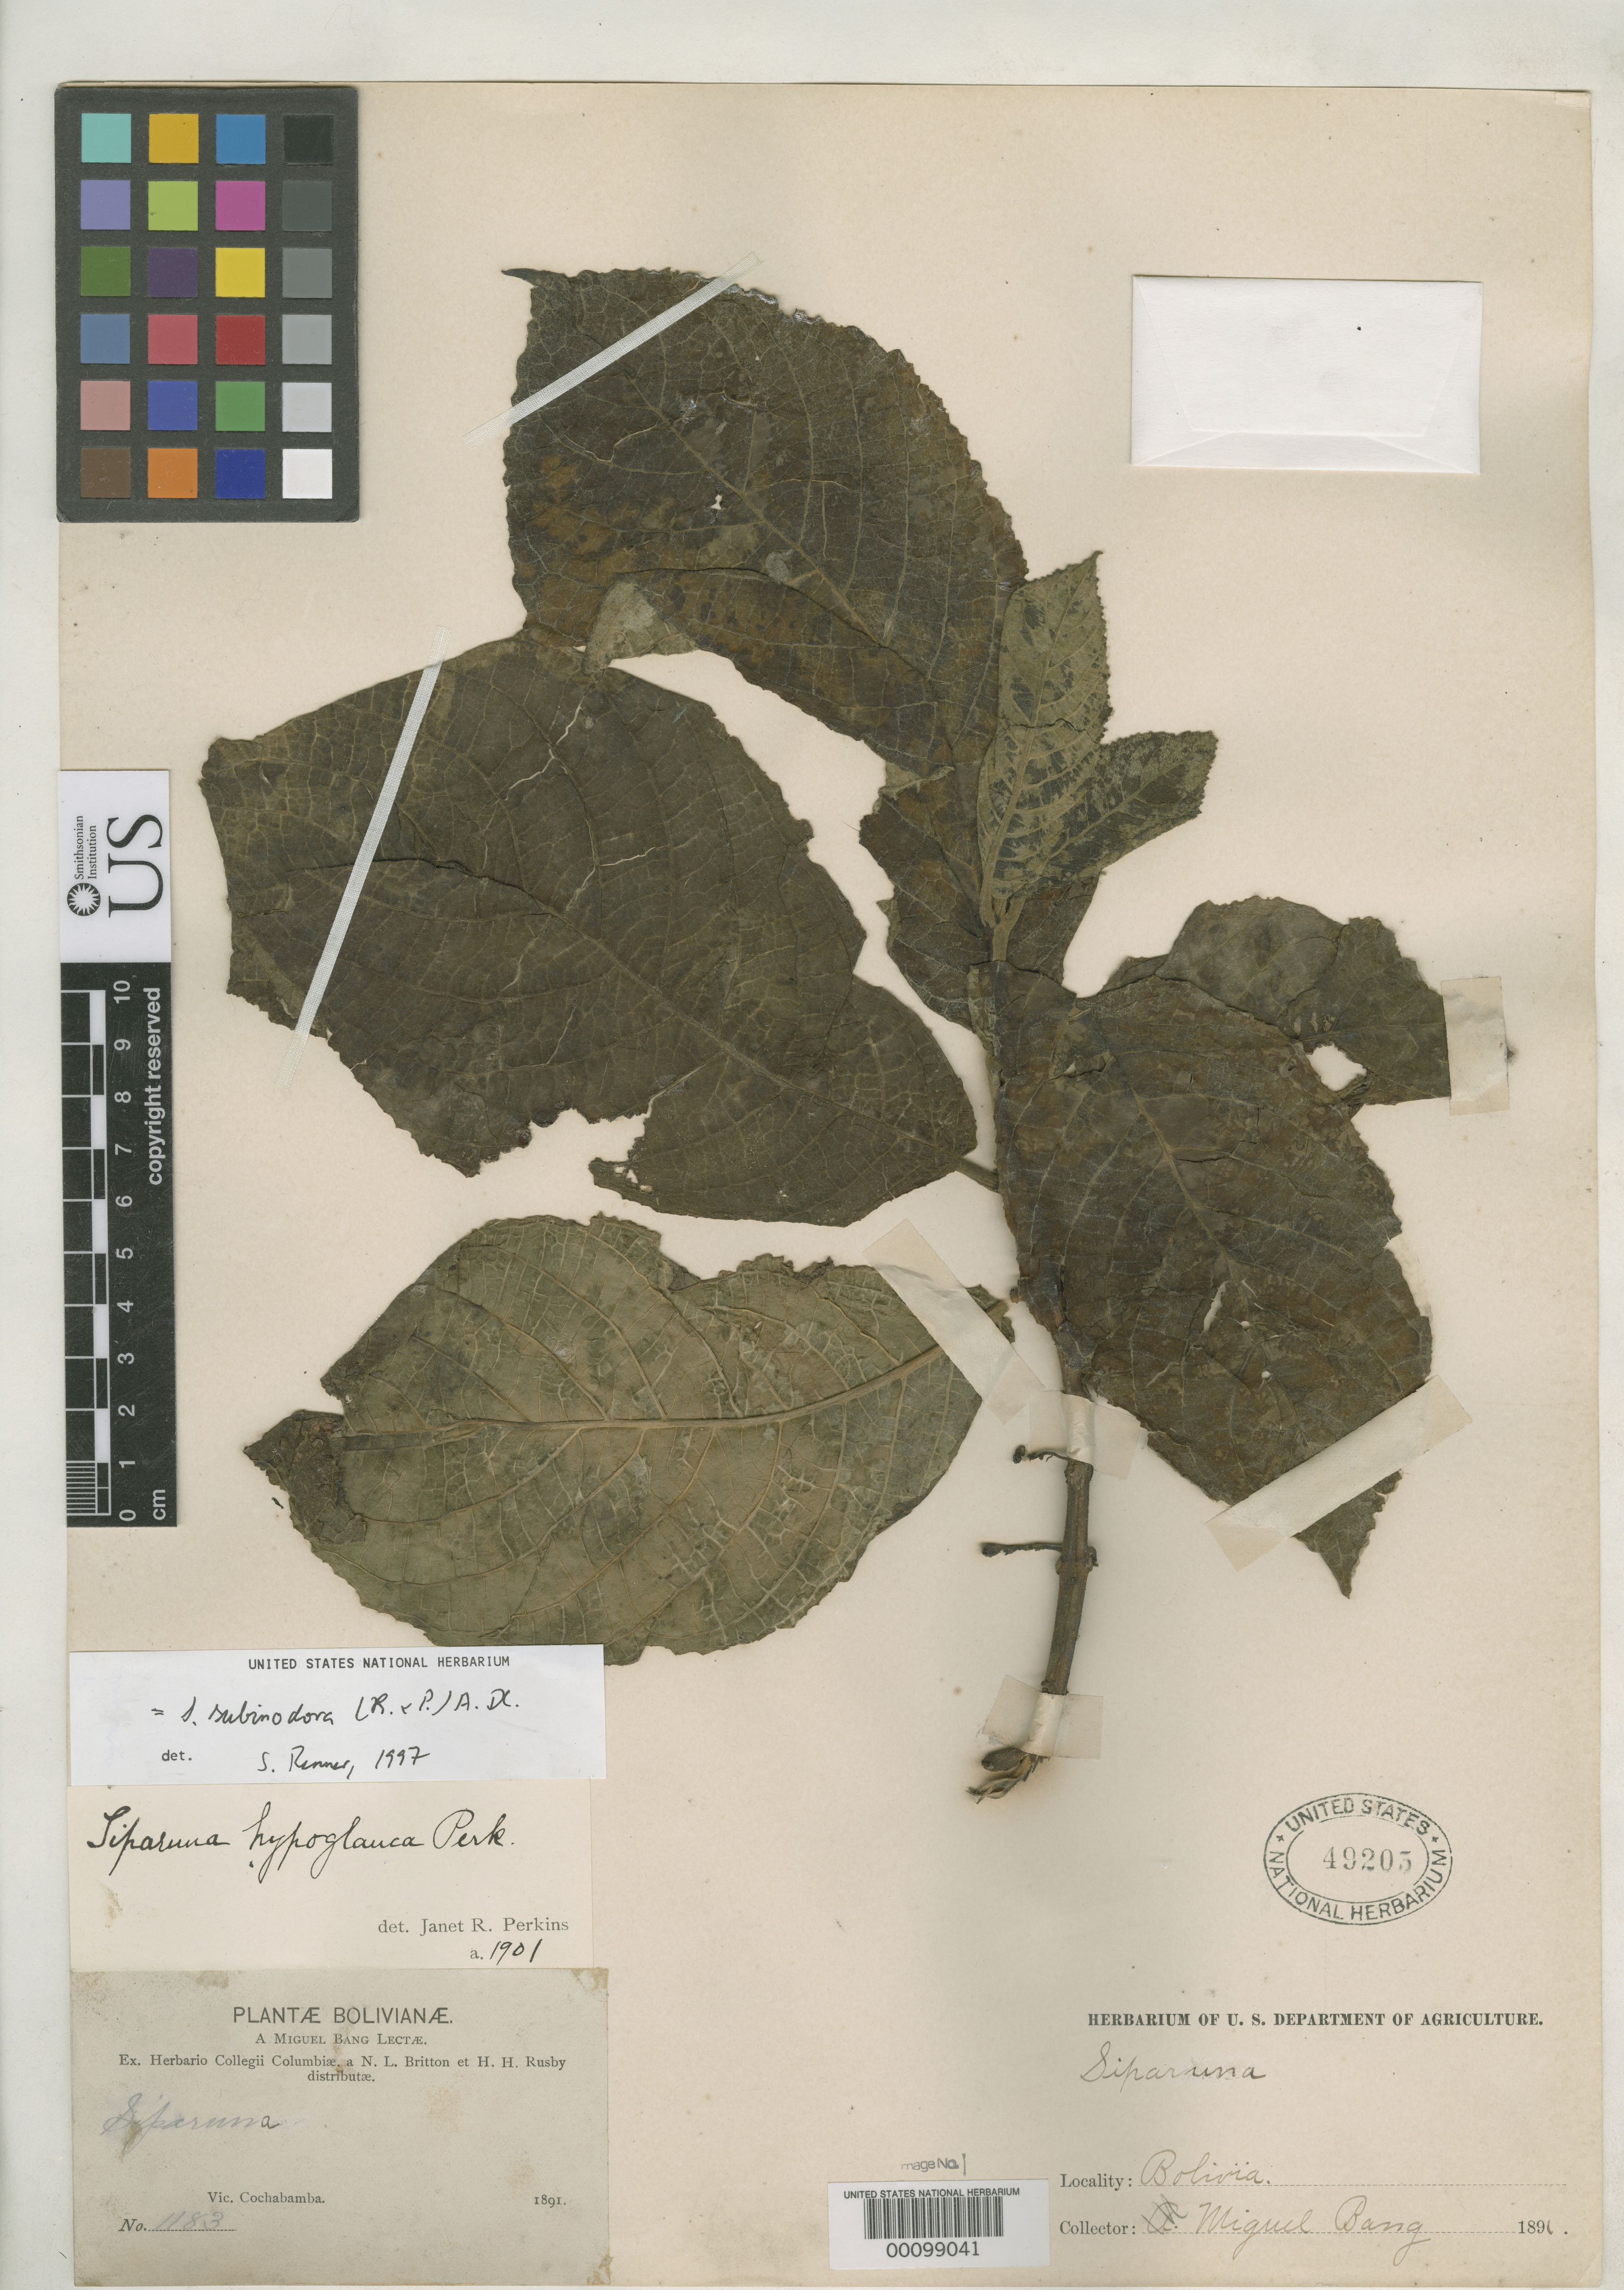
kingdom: Plantae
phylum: Tracheophyta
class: Magnoliopsida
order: Laurales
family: Siparunaceae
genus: Siparuna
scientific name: Siparuna hypoglauca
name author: Perkins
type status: Isotype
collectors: M. Bang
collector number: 1183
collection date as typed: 1891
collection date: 1891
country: Bolivia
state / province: Cochabamba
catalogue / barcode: US 49205